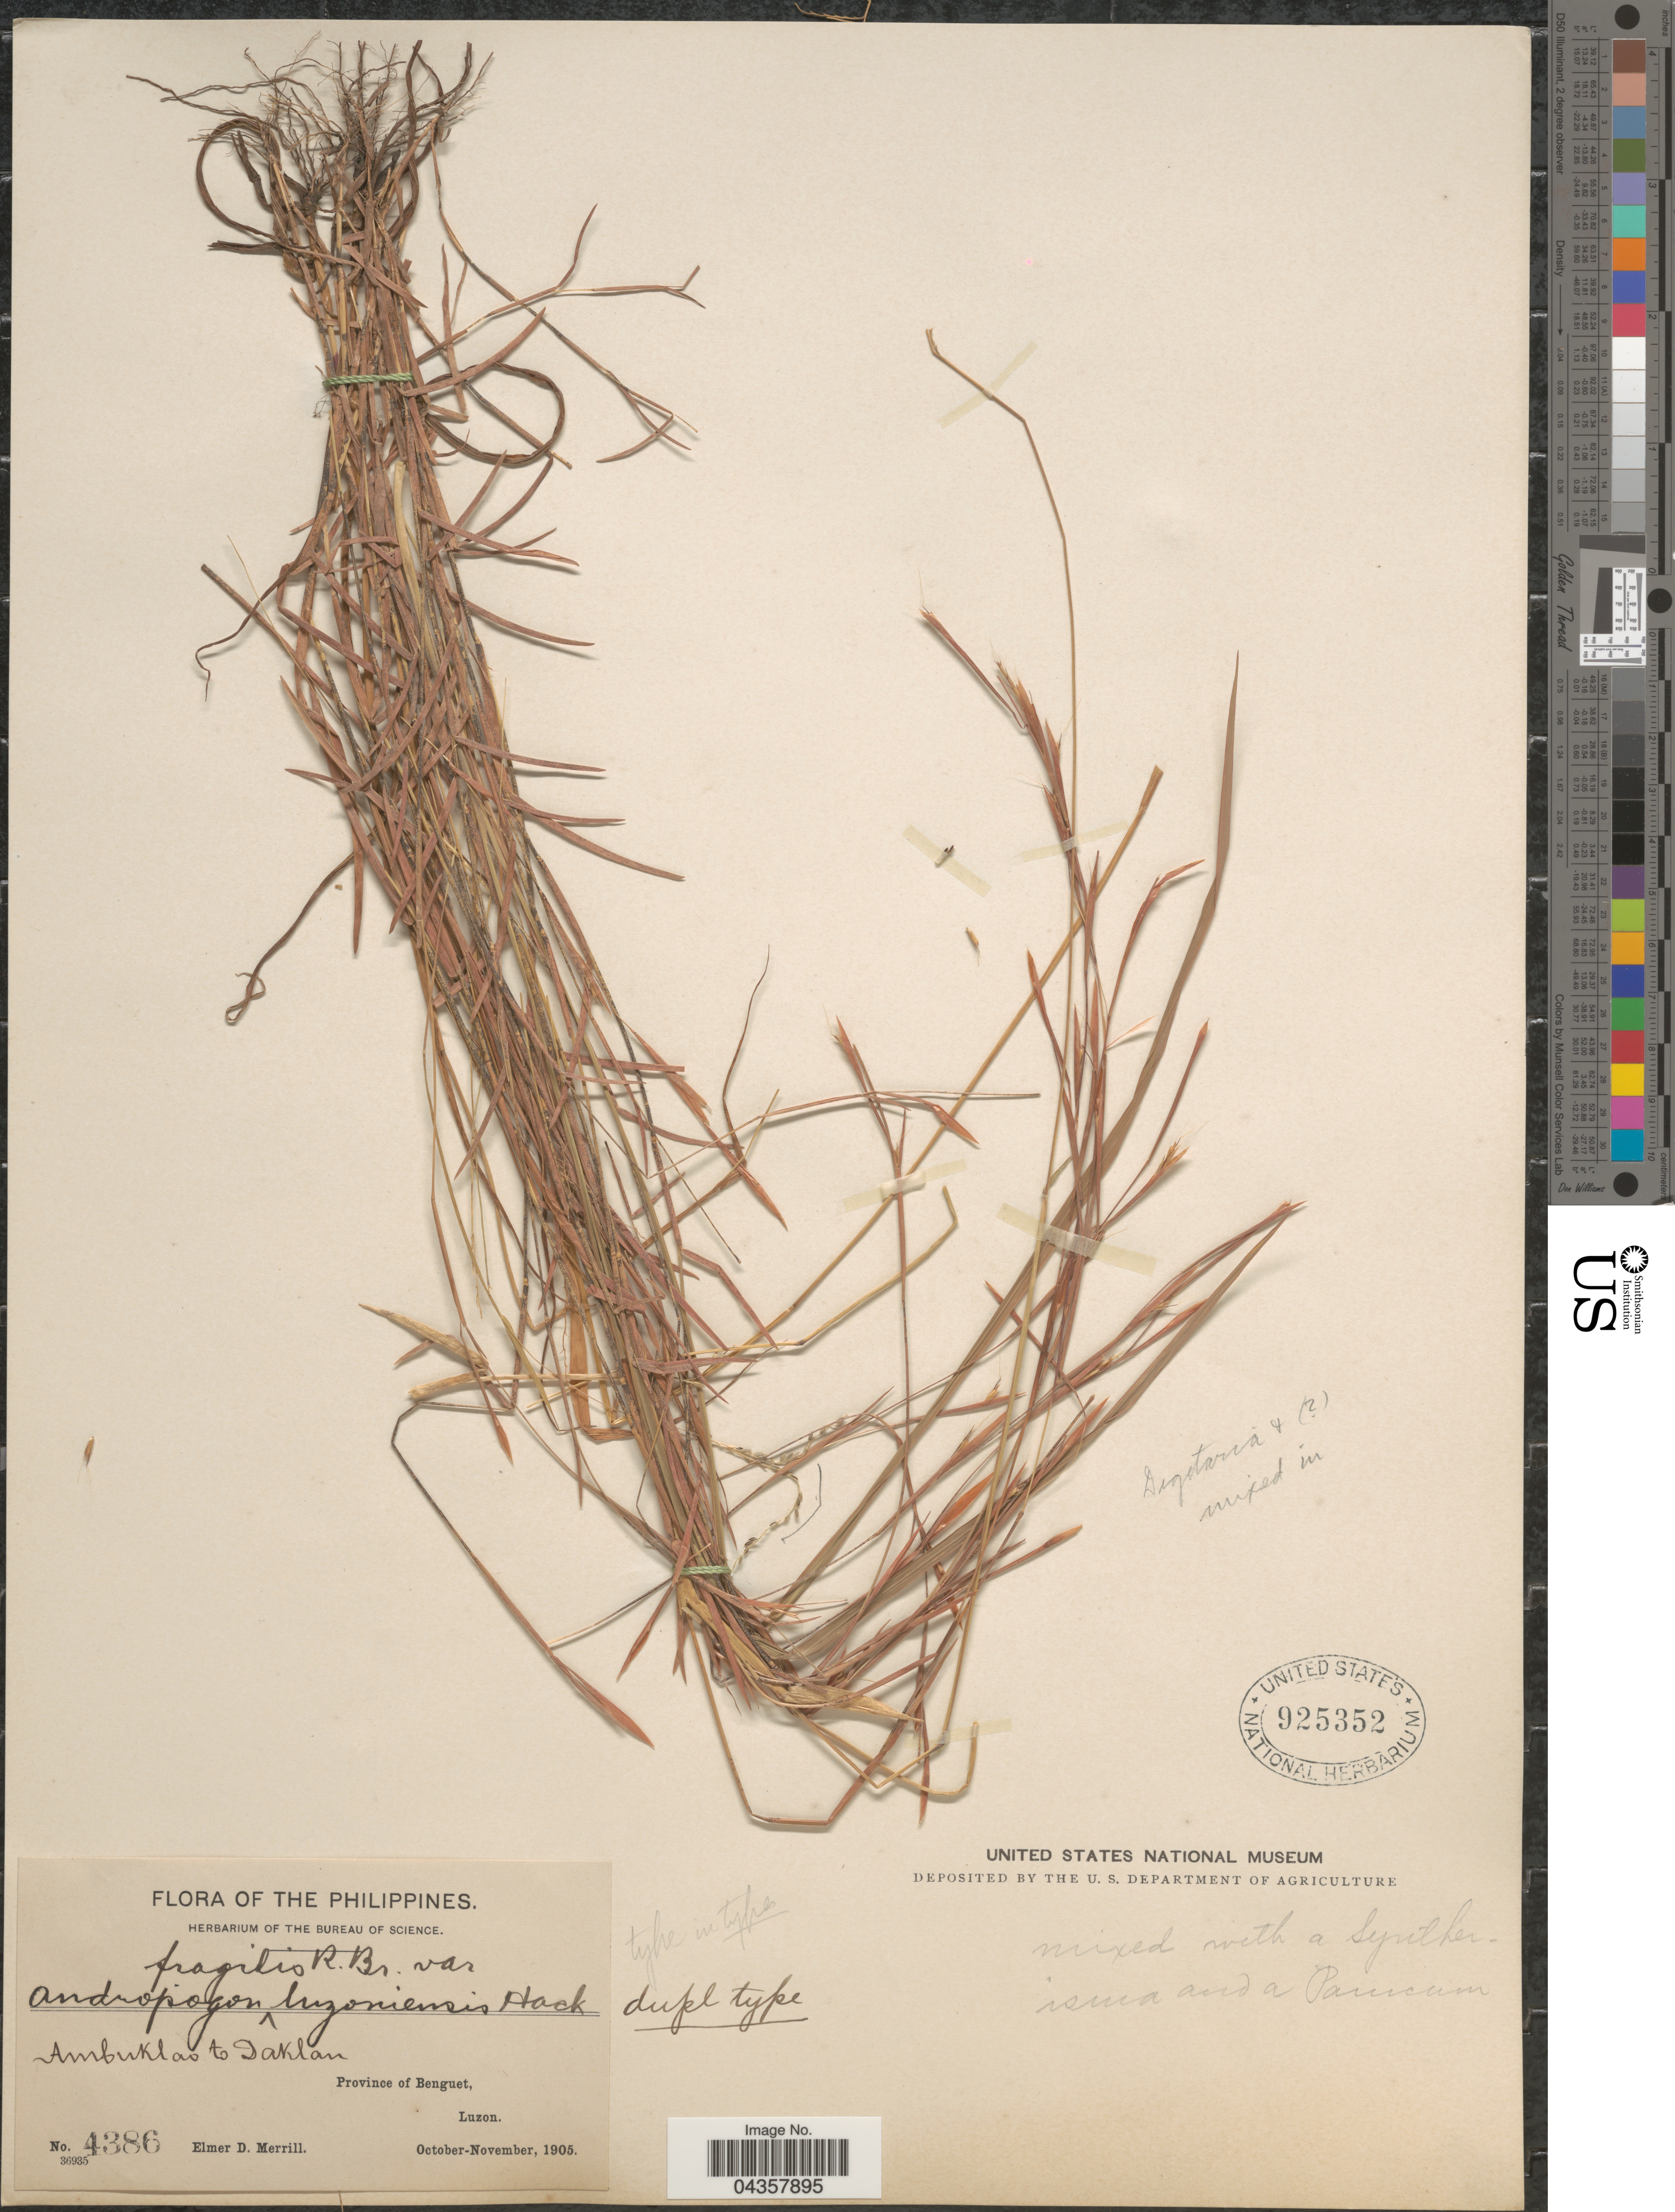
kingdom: Plantae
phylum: Tracheophyta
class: Liliopsida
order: Poales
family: Poaceae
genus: Schizachyrium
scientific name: Schizachyrium fragile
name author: (R. Br.) A. Camus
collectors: E. D. Merrill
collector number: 4386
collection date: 1905-10/1905-11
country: Philippines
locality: Ambuklao to Daklan. Province of Benguet, Luzon.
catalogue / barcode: US 925352